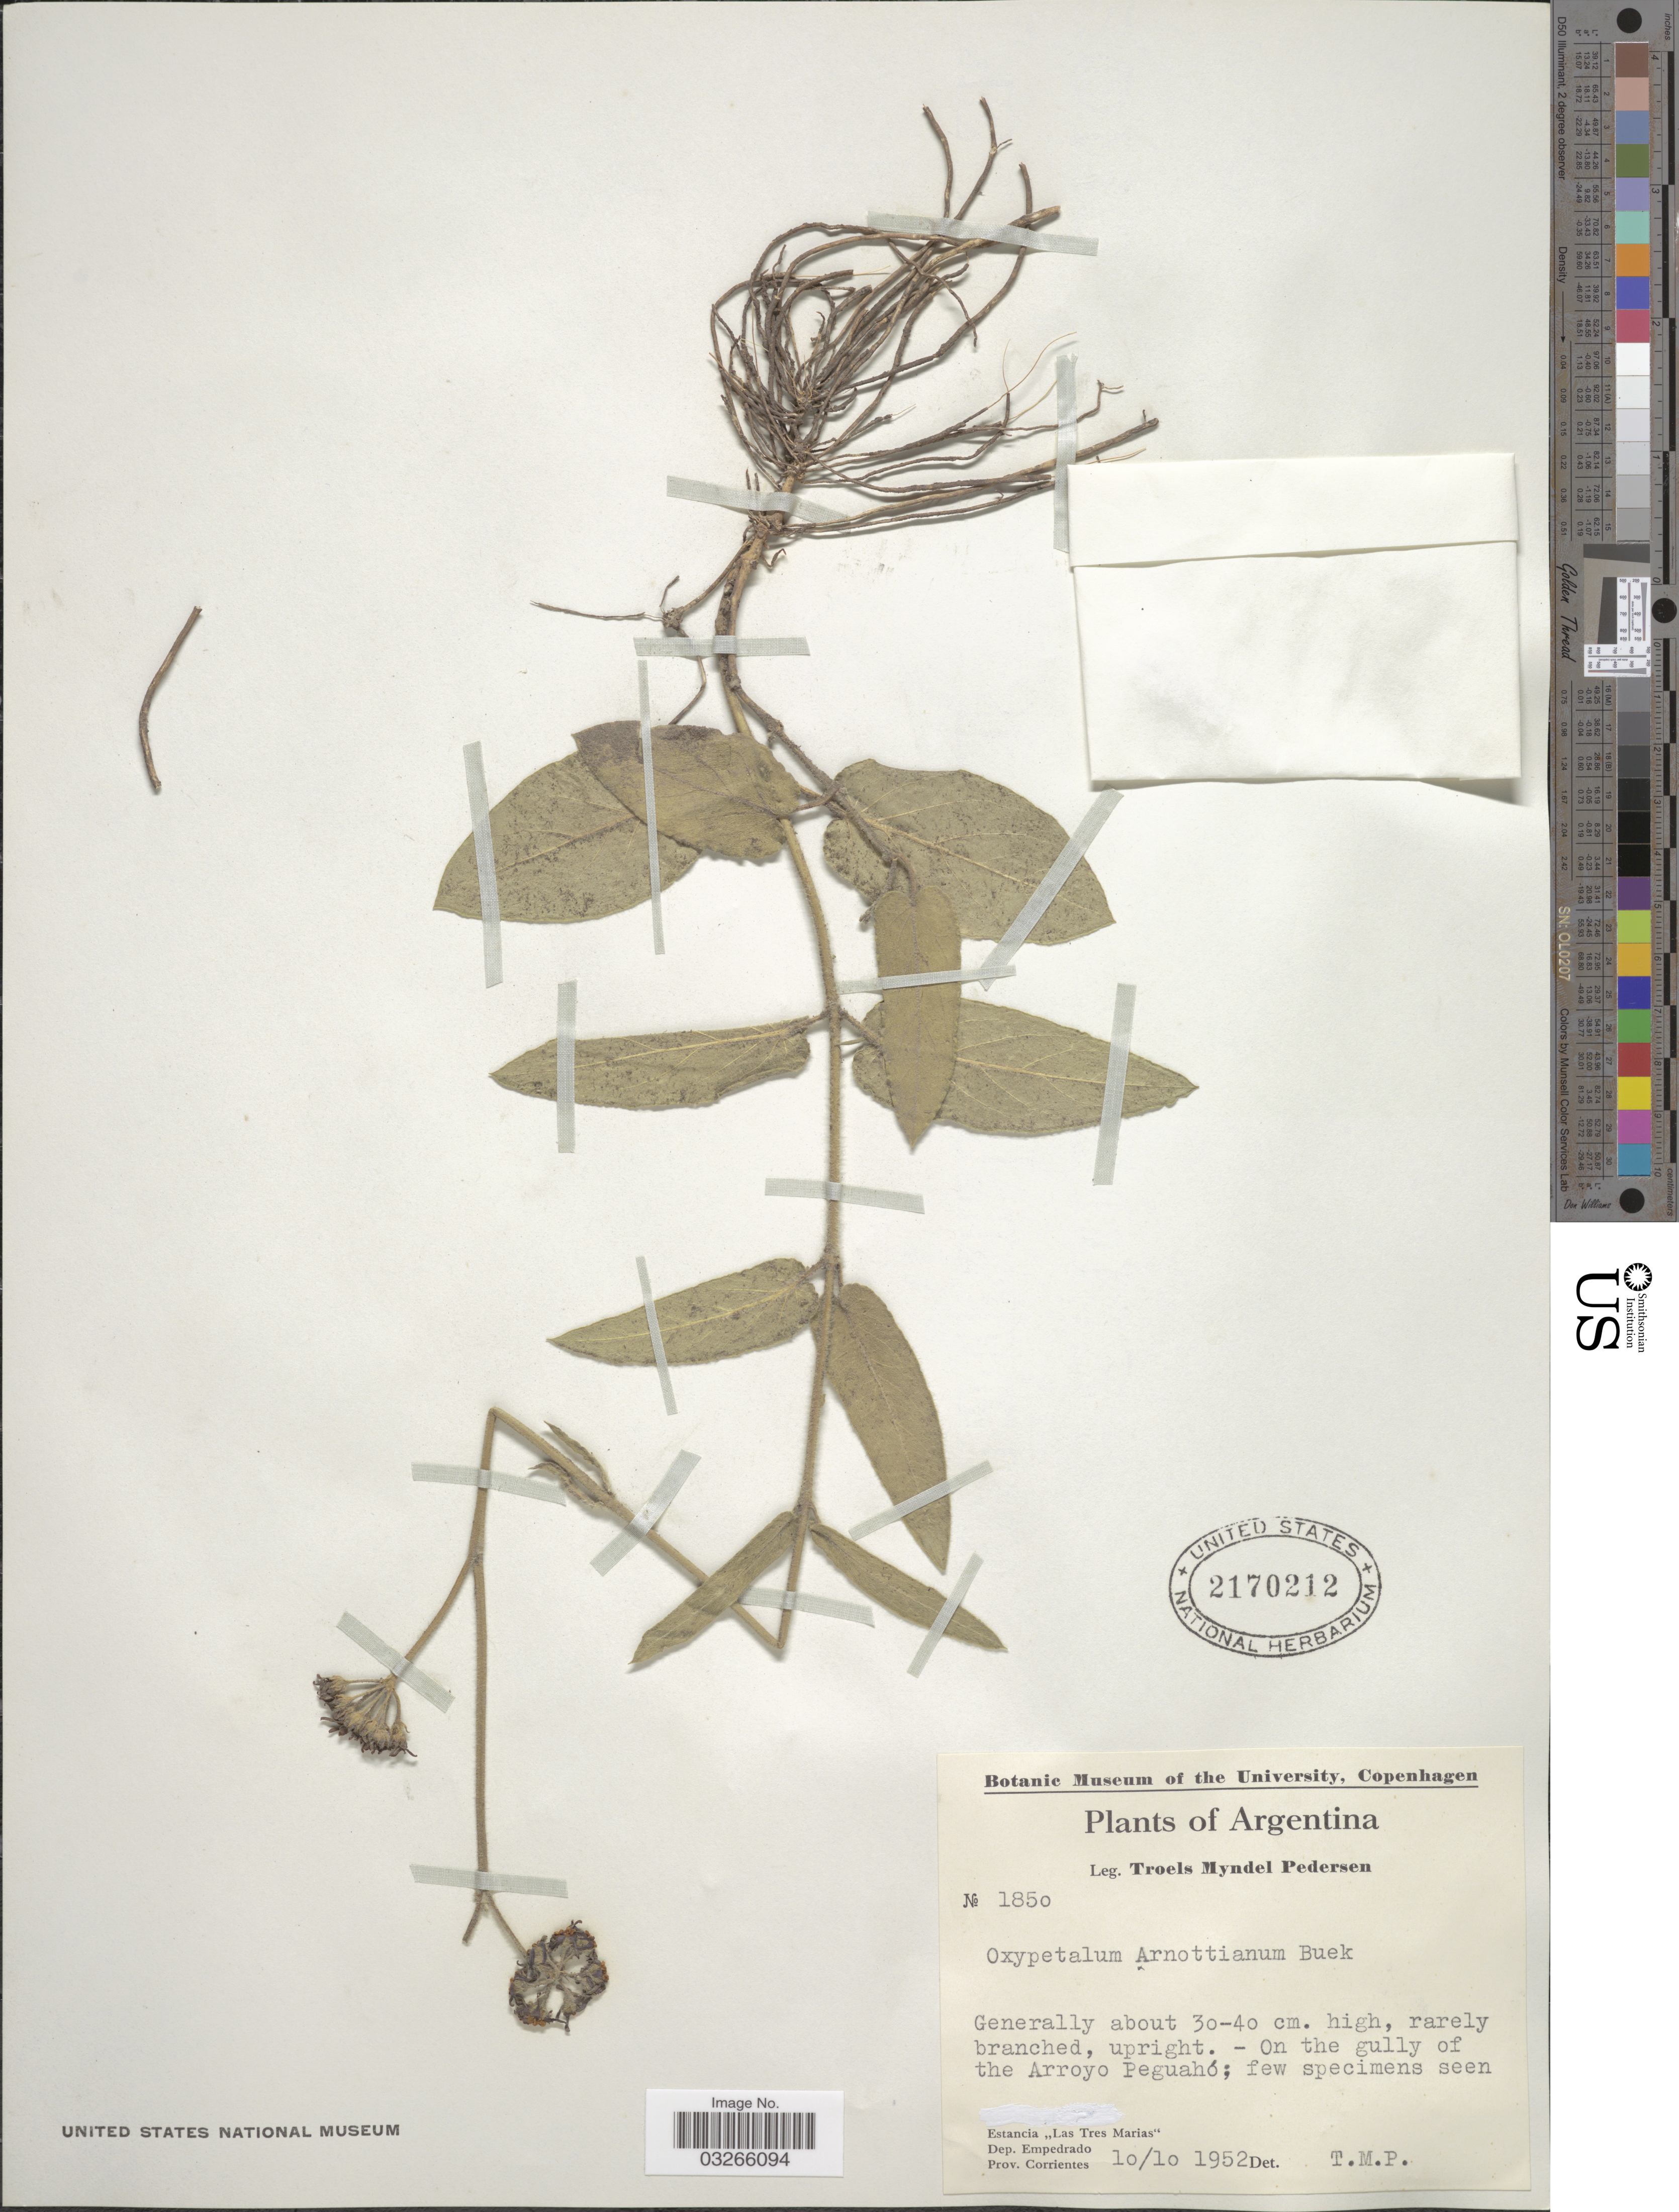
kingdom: Plantae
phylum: Tracheophyta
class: Magnoliopsida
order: Gentianales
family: Apocynaceae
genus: Oxypetalum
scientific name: Oxypetalum arnottianum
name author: H. Buek ex E. Fourn.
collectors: T. Pederson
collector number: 1850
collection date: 1952-10-10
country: Argentina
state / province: Corrientes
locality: On the gully of the Arroyo Peguahó, Estancia "Las Tres Marias", Dep. Empedrado.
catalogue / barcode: US 2170212